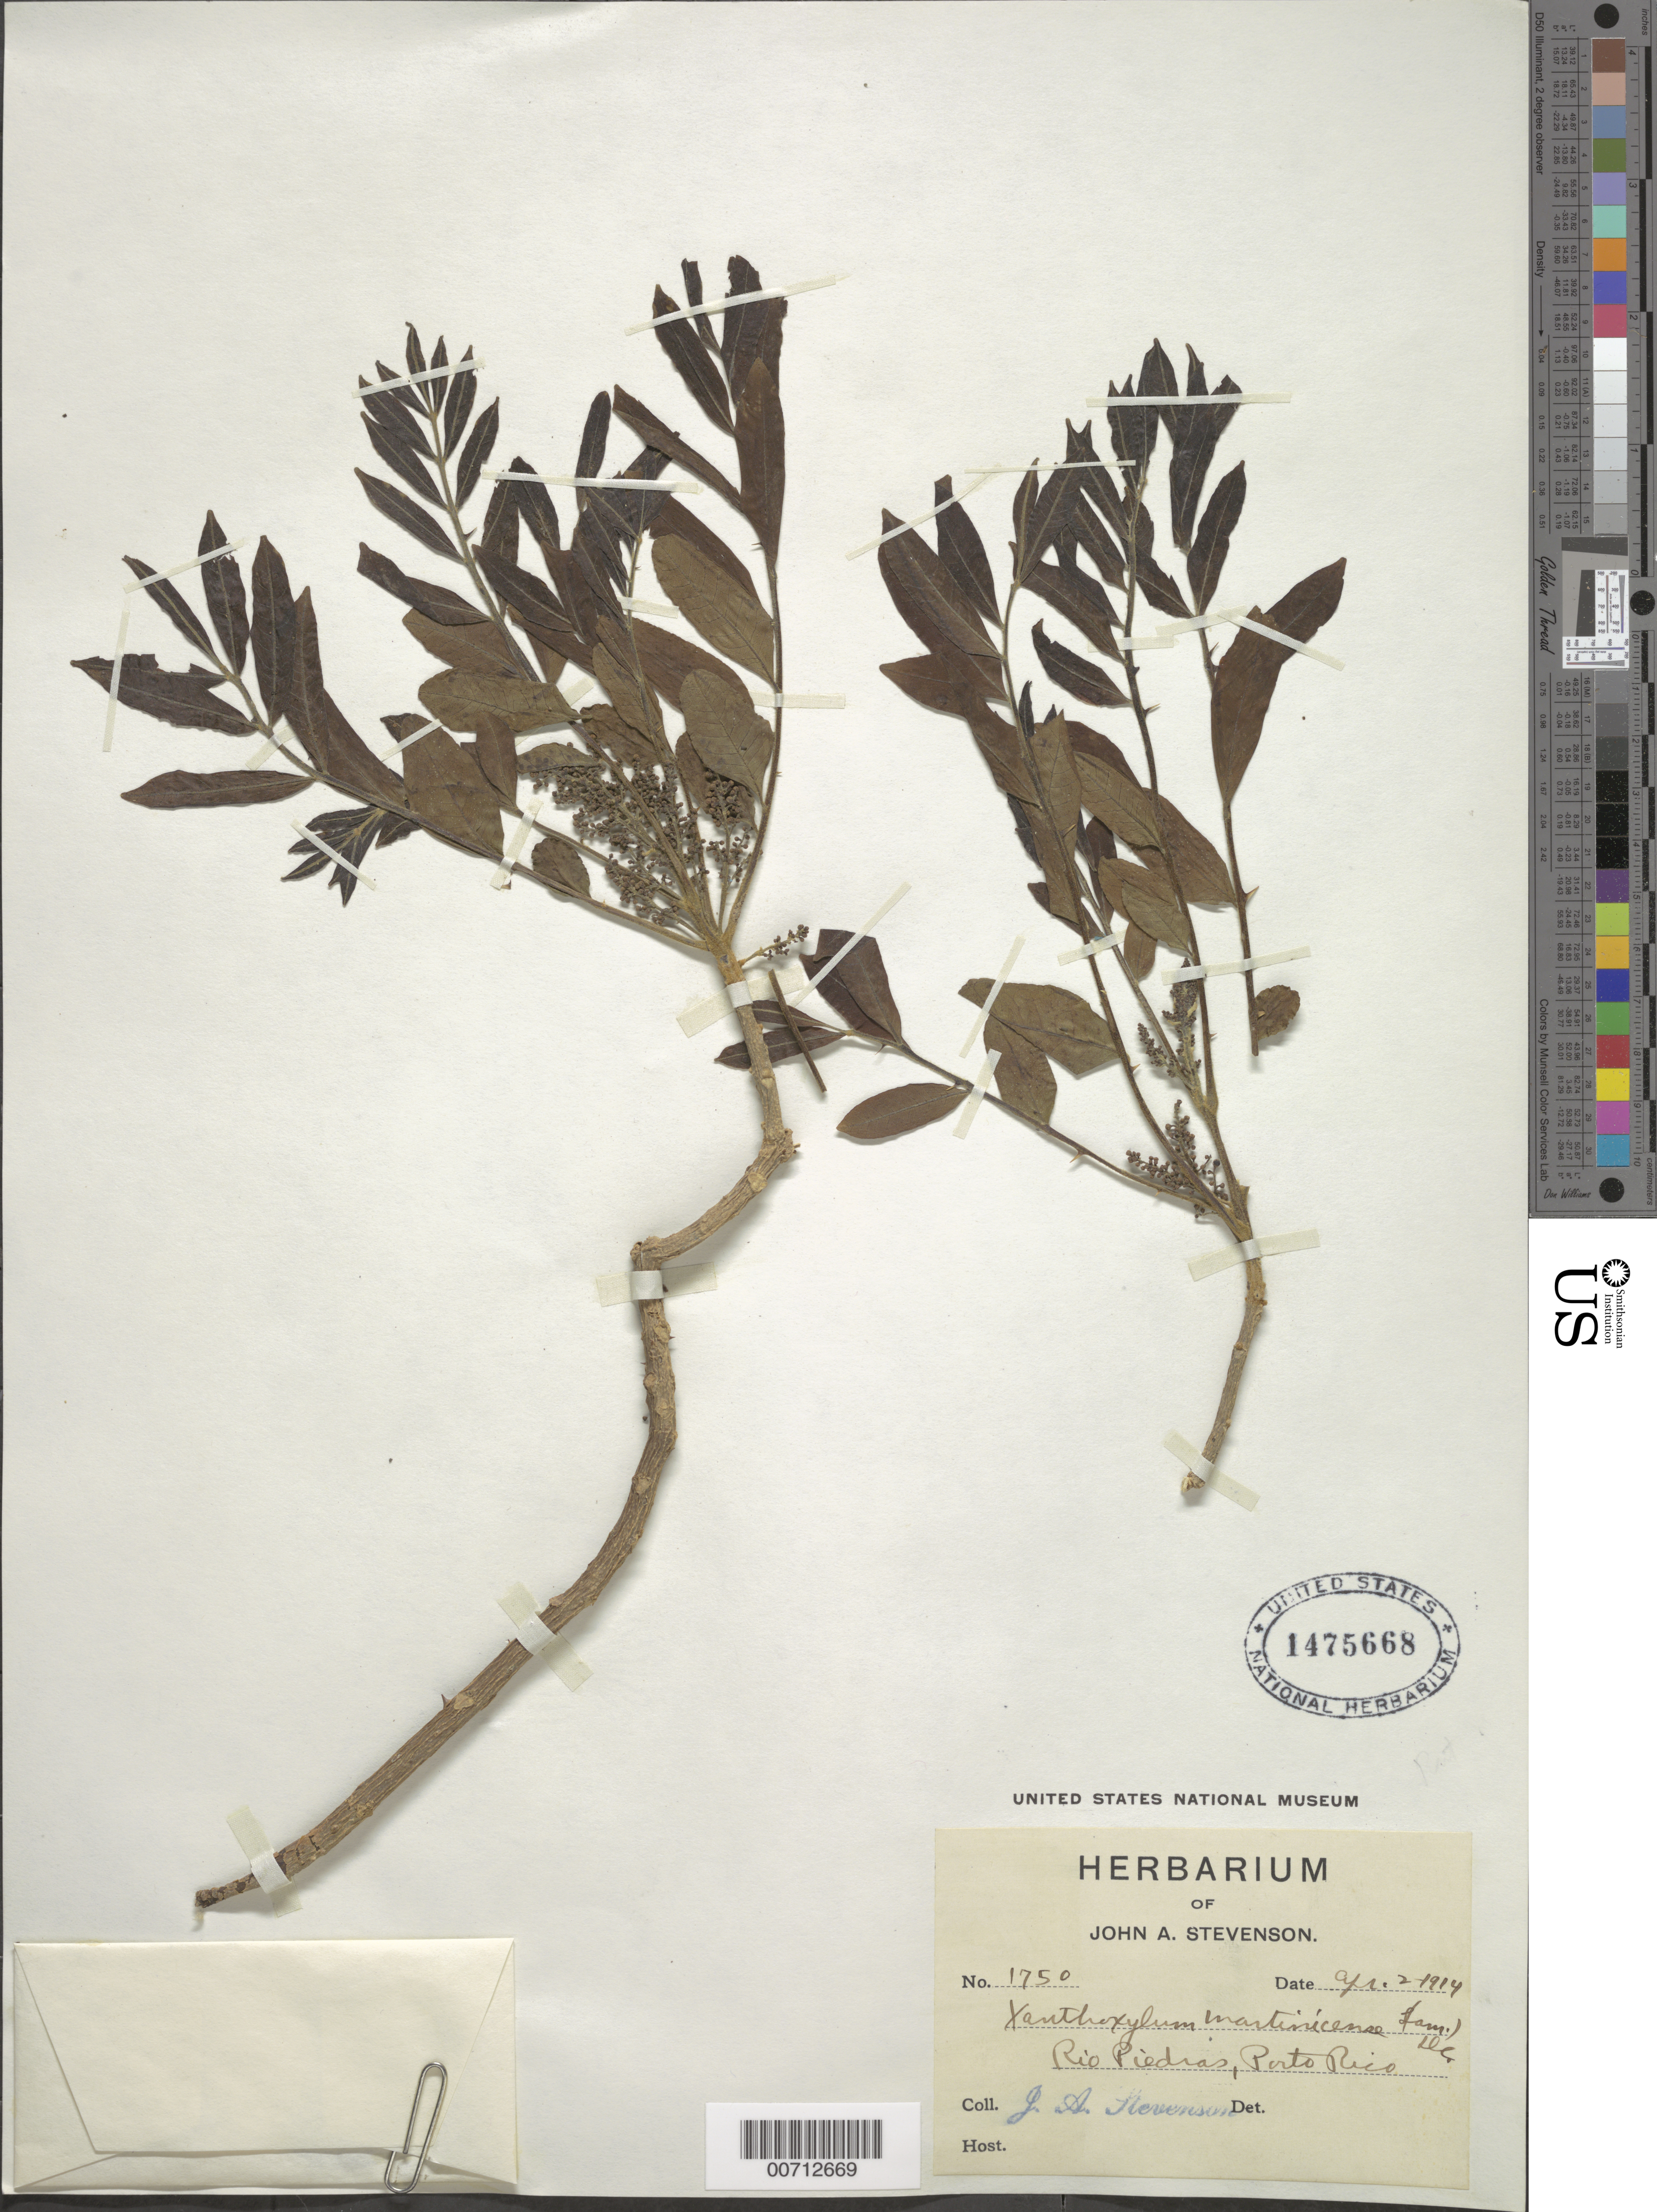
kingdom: Plantae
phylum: Tracheophyta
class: Magnoliopsida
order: Sapindales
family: Rutaceae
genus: Zanthoxylum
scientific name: Zanthoxylum martinicense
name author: (Lam.) DC.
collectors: J. Stevenson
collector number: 1750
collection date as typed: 02 Apr 1914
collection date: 1914-04-02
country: Puerto Rico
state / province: Rio Piedras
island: Greater Antilles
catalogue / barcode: US 1475668